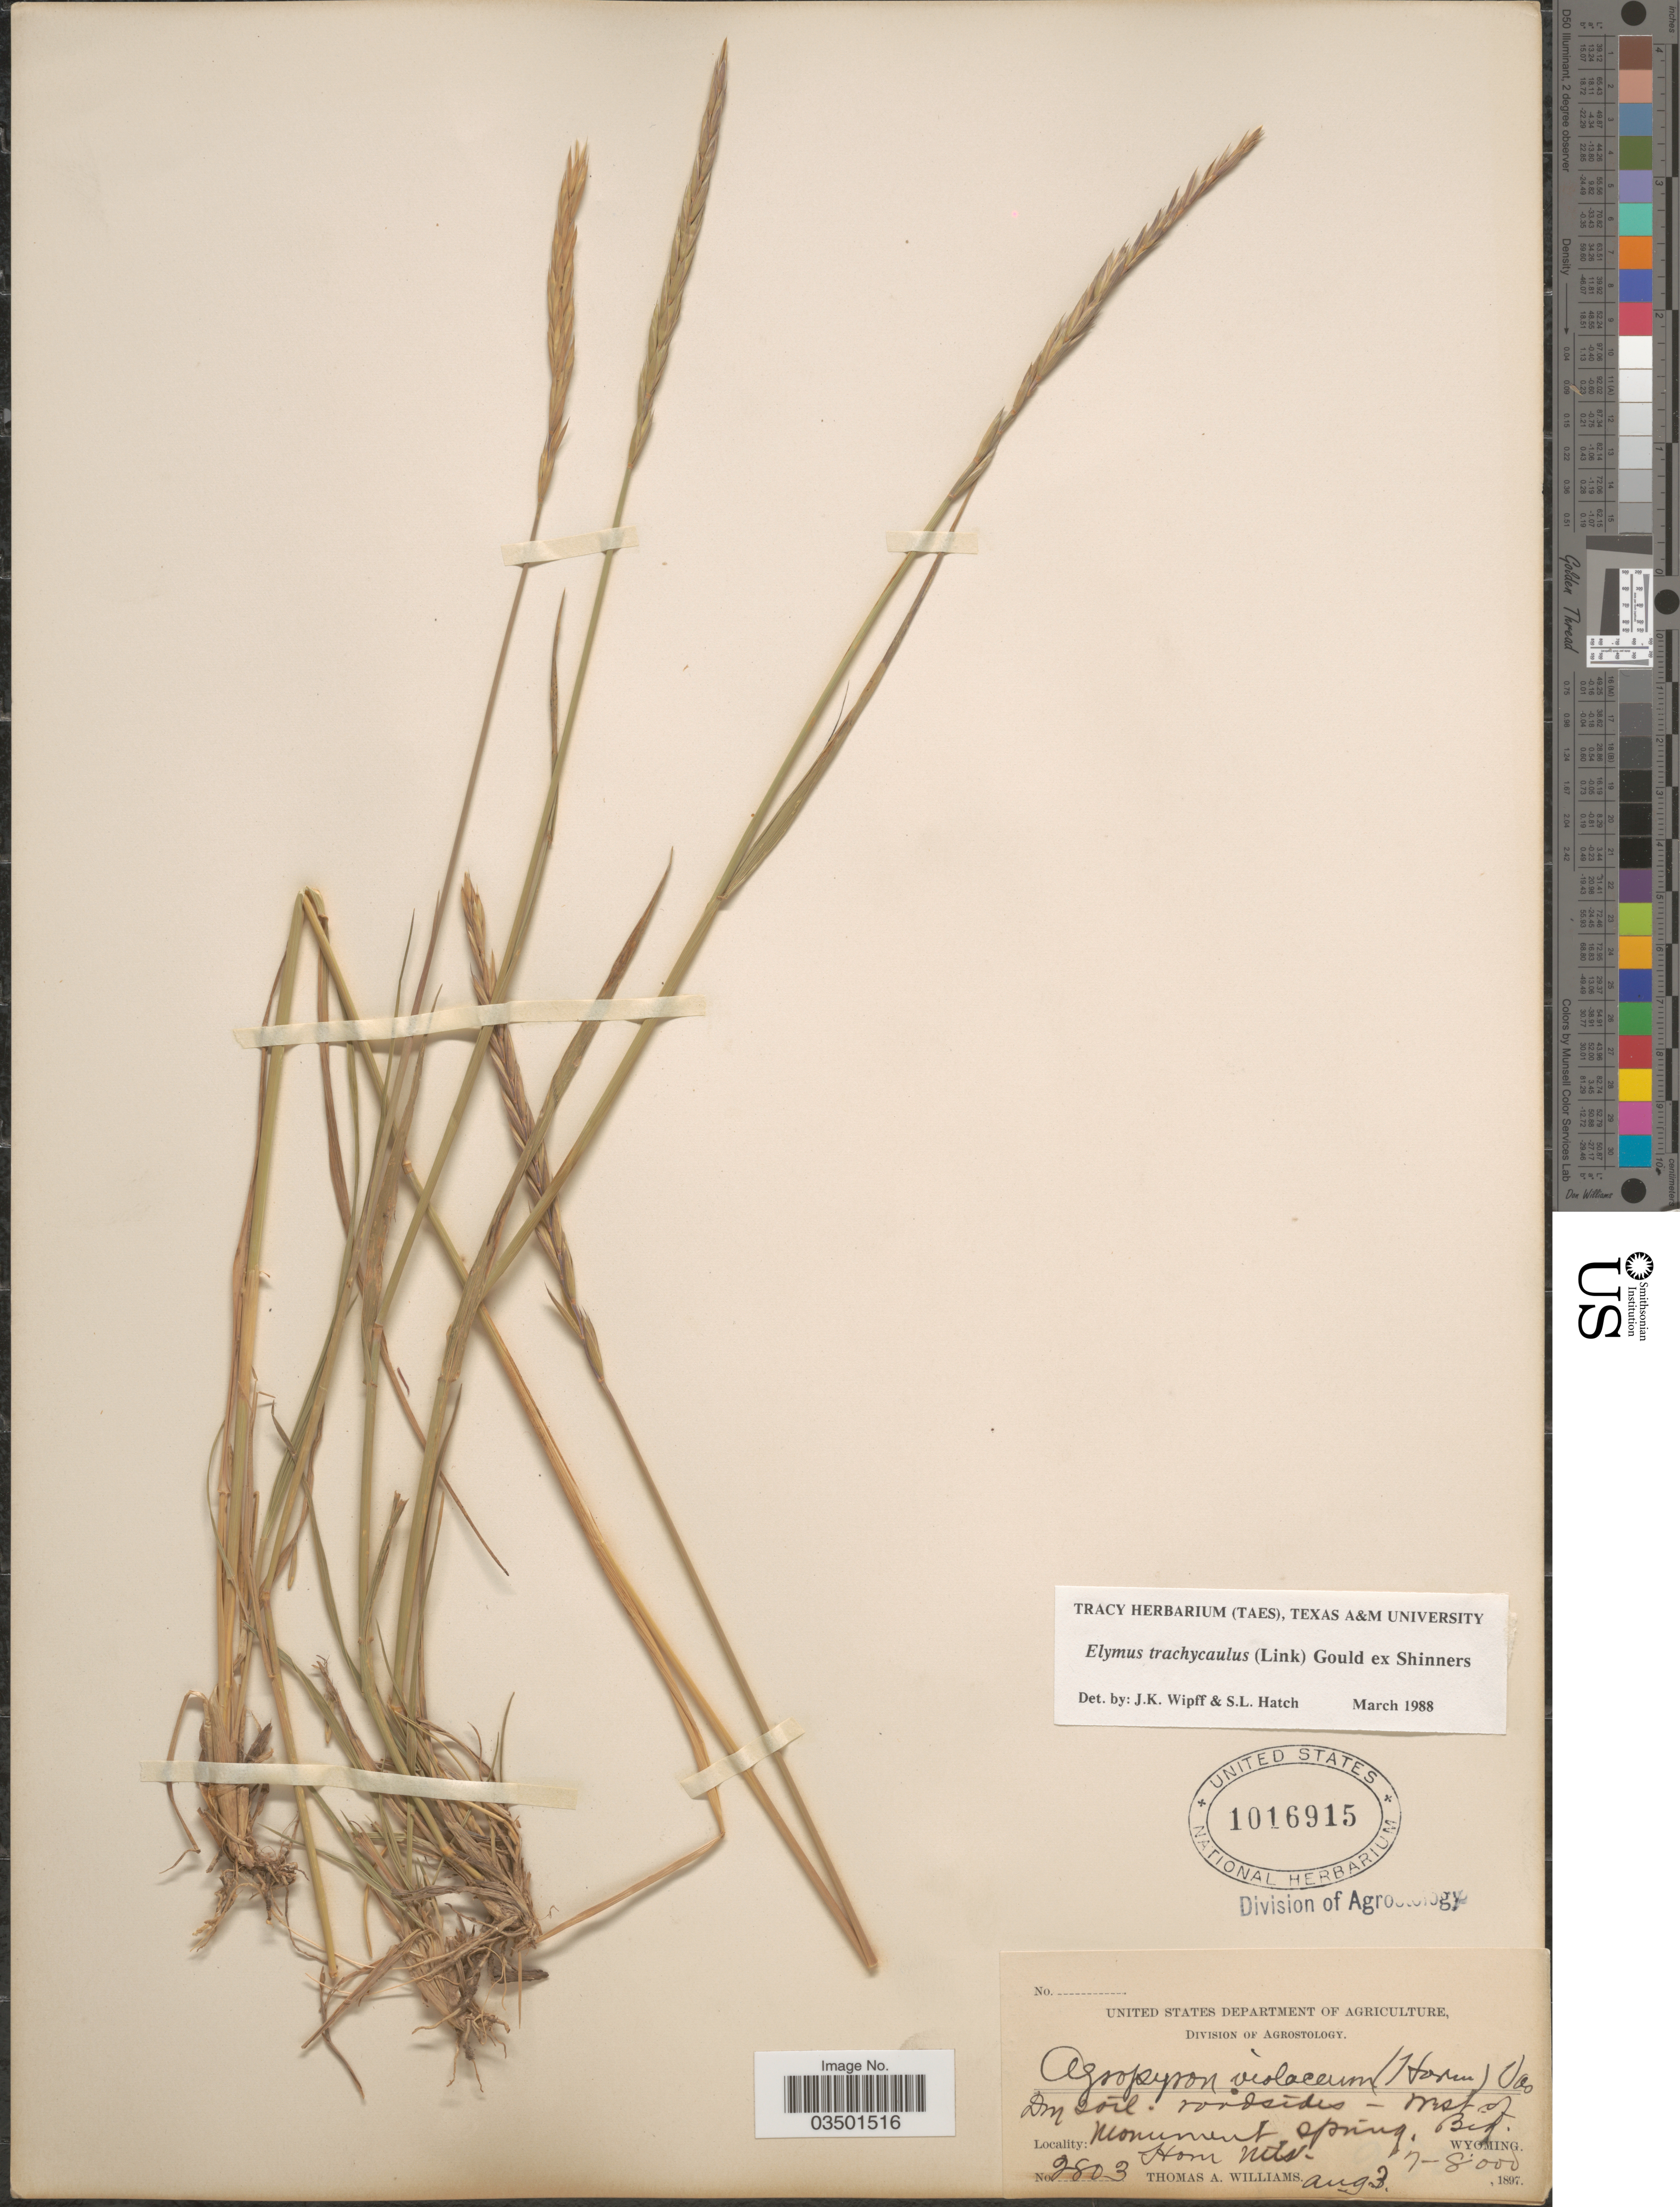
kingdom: Plantae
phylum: Tracheophyta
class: Liliopsida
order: Poales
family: Poaceae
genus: Elymus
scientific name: Elymus trachycaulus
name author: (Link) Gould ex Shinners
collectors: T. A. Williams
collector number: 2803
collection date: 1897-08-03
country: United States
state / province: Wyoming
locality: West of Monument spring, Big Horn Mts.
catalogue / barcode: US 1016915